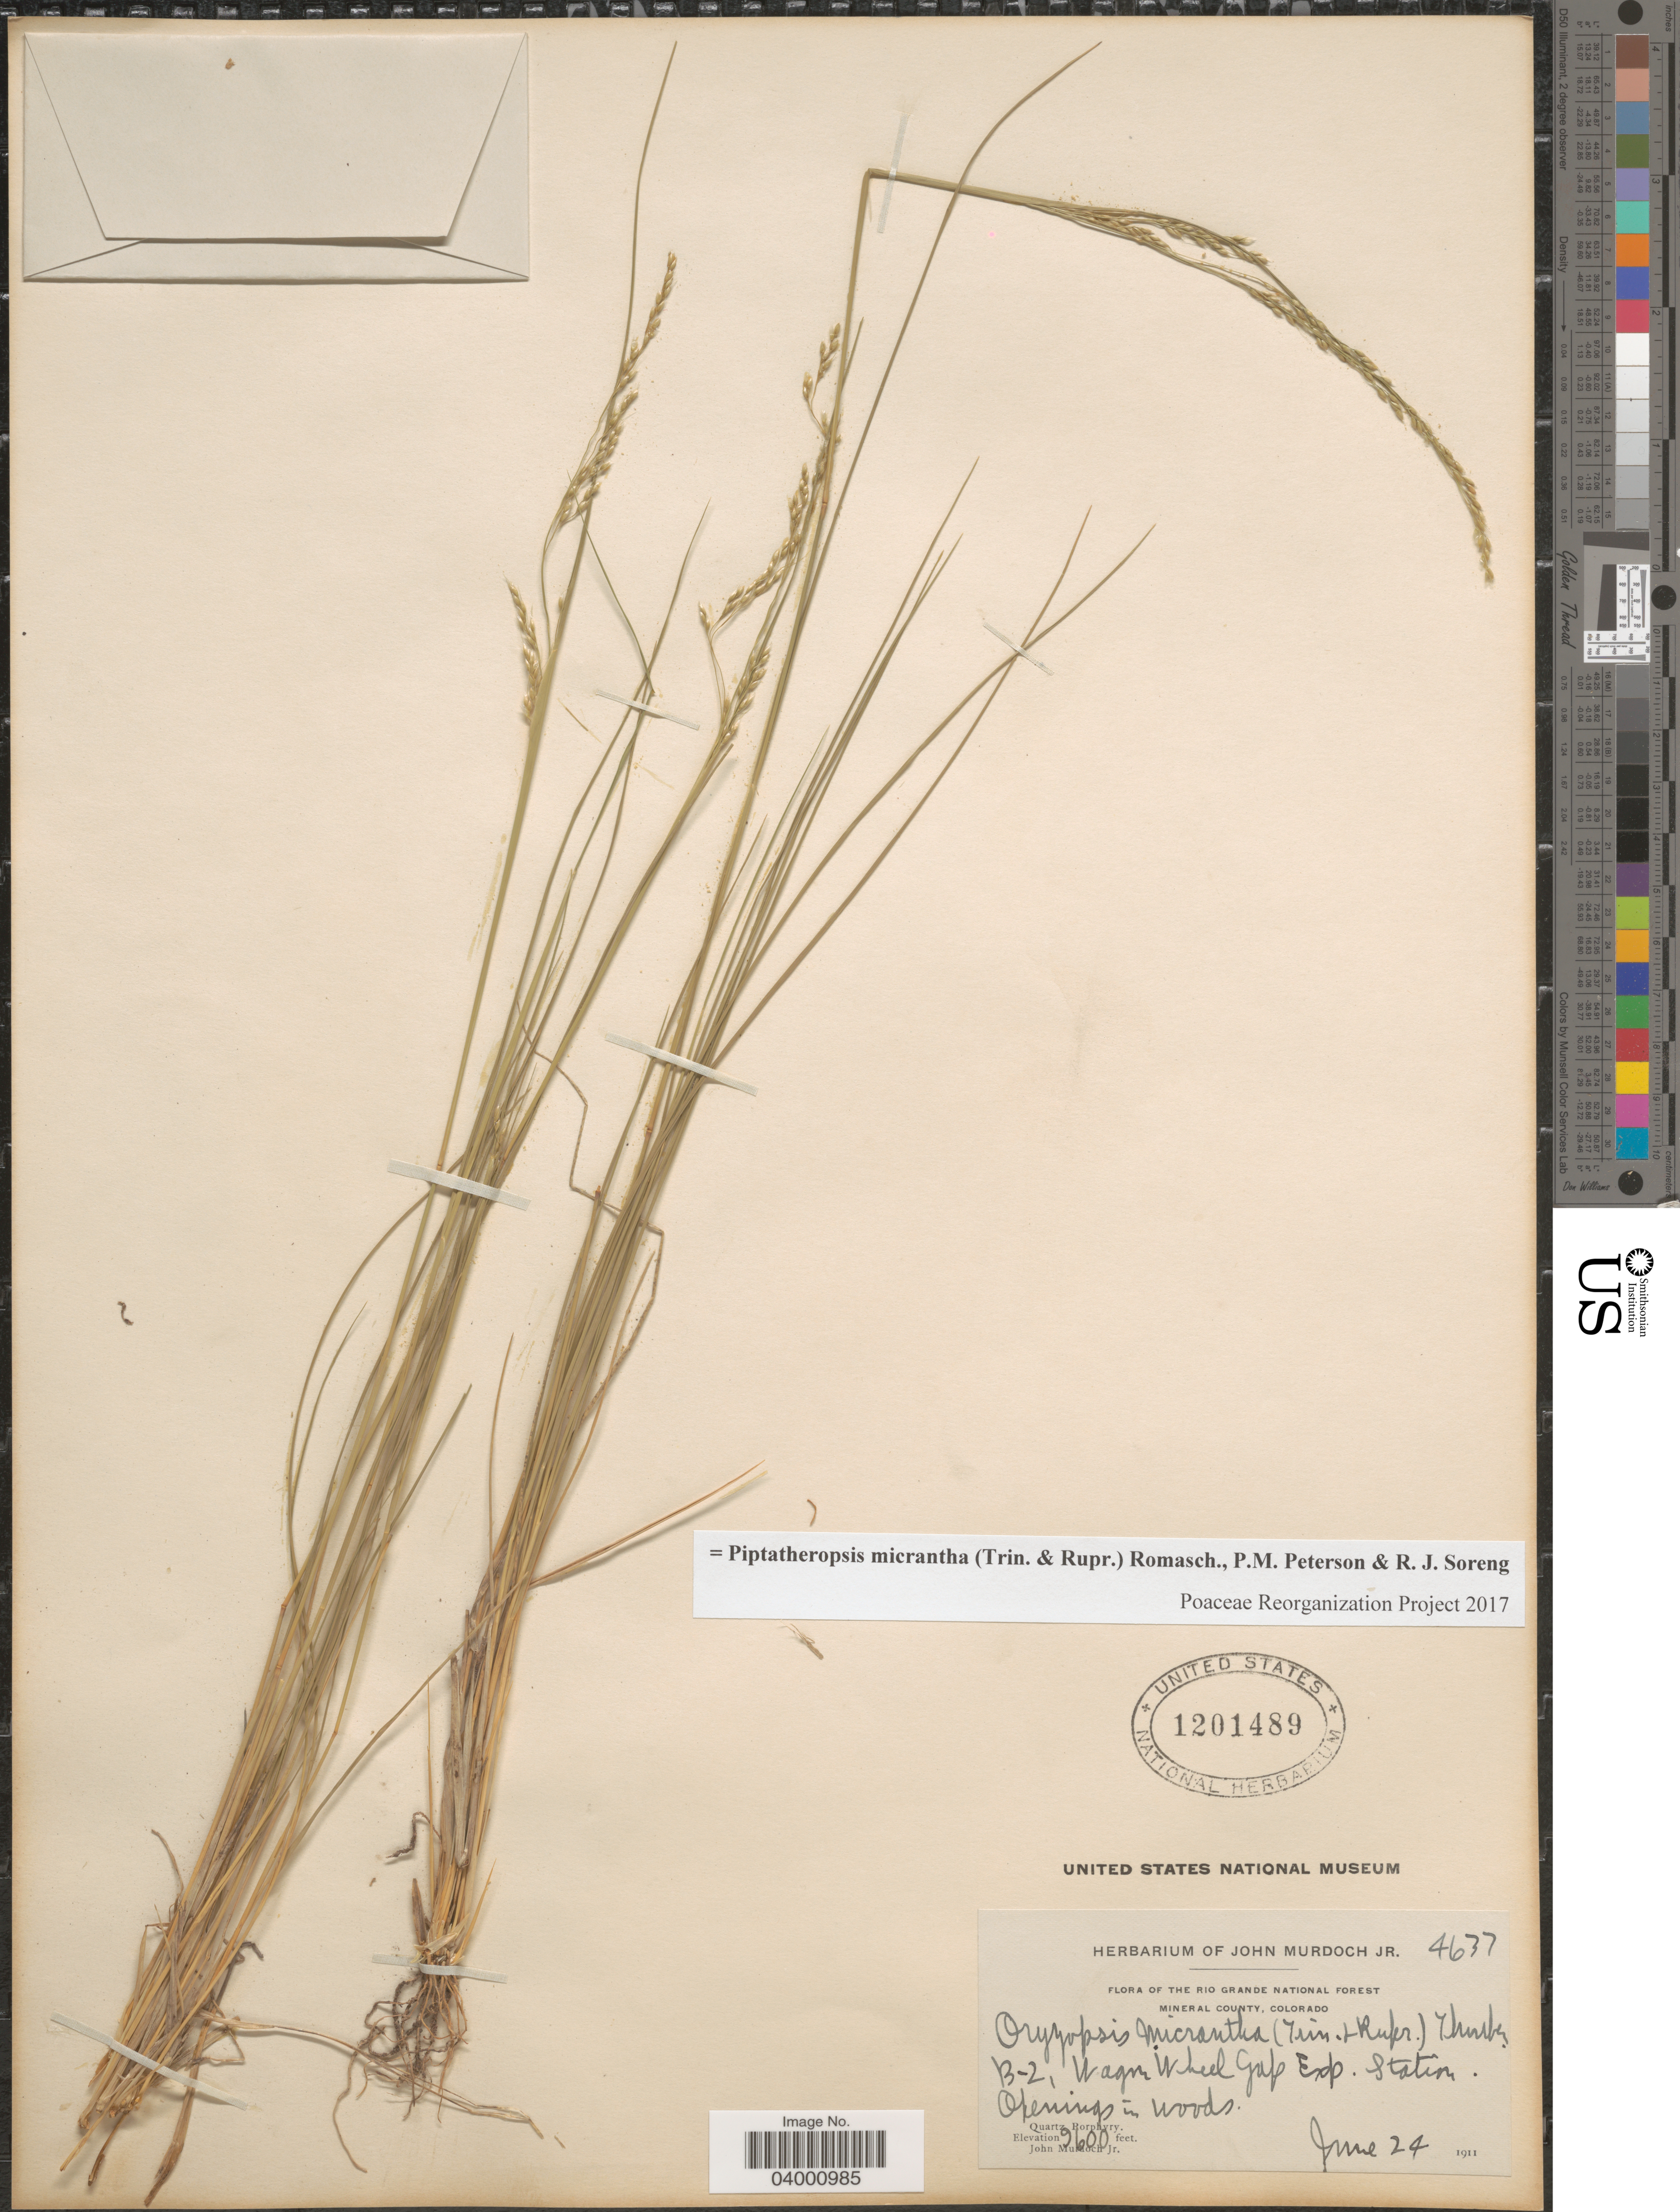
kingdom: Plantae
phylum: Tracheophyta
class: Liliopsida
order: Poales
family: Poaceae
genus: Piptatheropsis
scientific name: Piptatheropsis micrantha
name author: (Trin. & Rupr.) Romasch.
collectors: J. Murdoch Jr.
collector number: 4637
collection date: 1911-06-24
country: United States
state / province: Colorado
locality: The Rio Grande National Forest. Mineral County. B-2, Wagon Wheel Gap Exp. Station.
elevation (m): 2926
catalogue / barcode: US 1201489